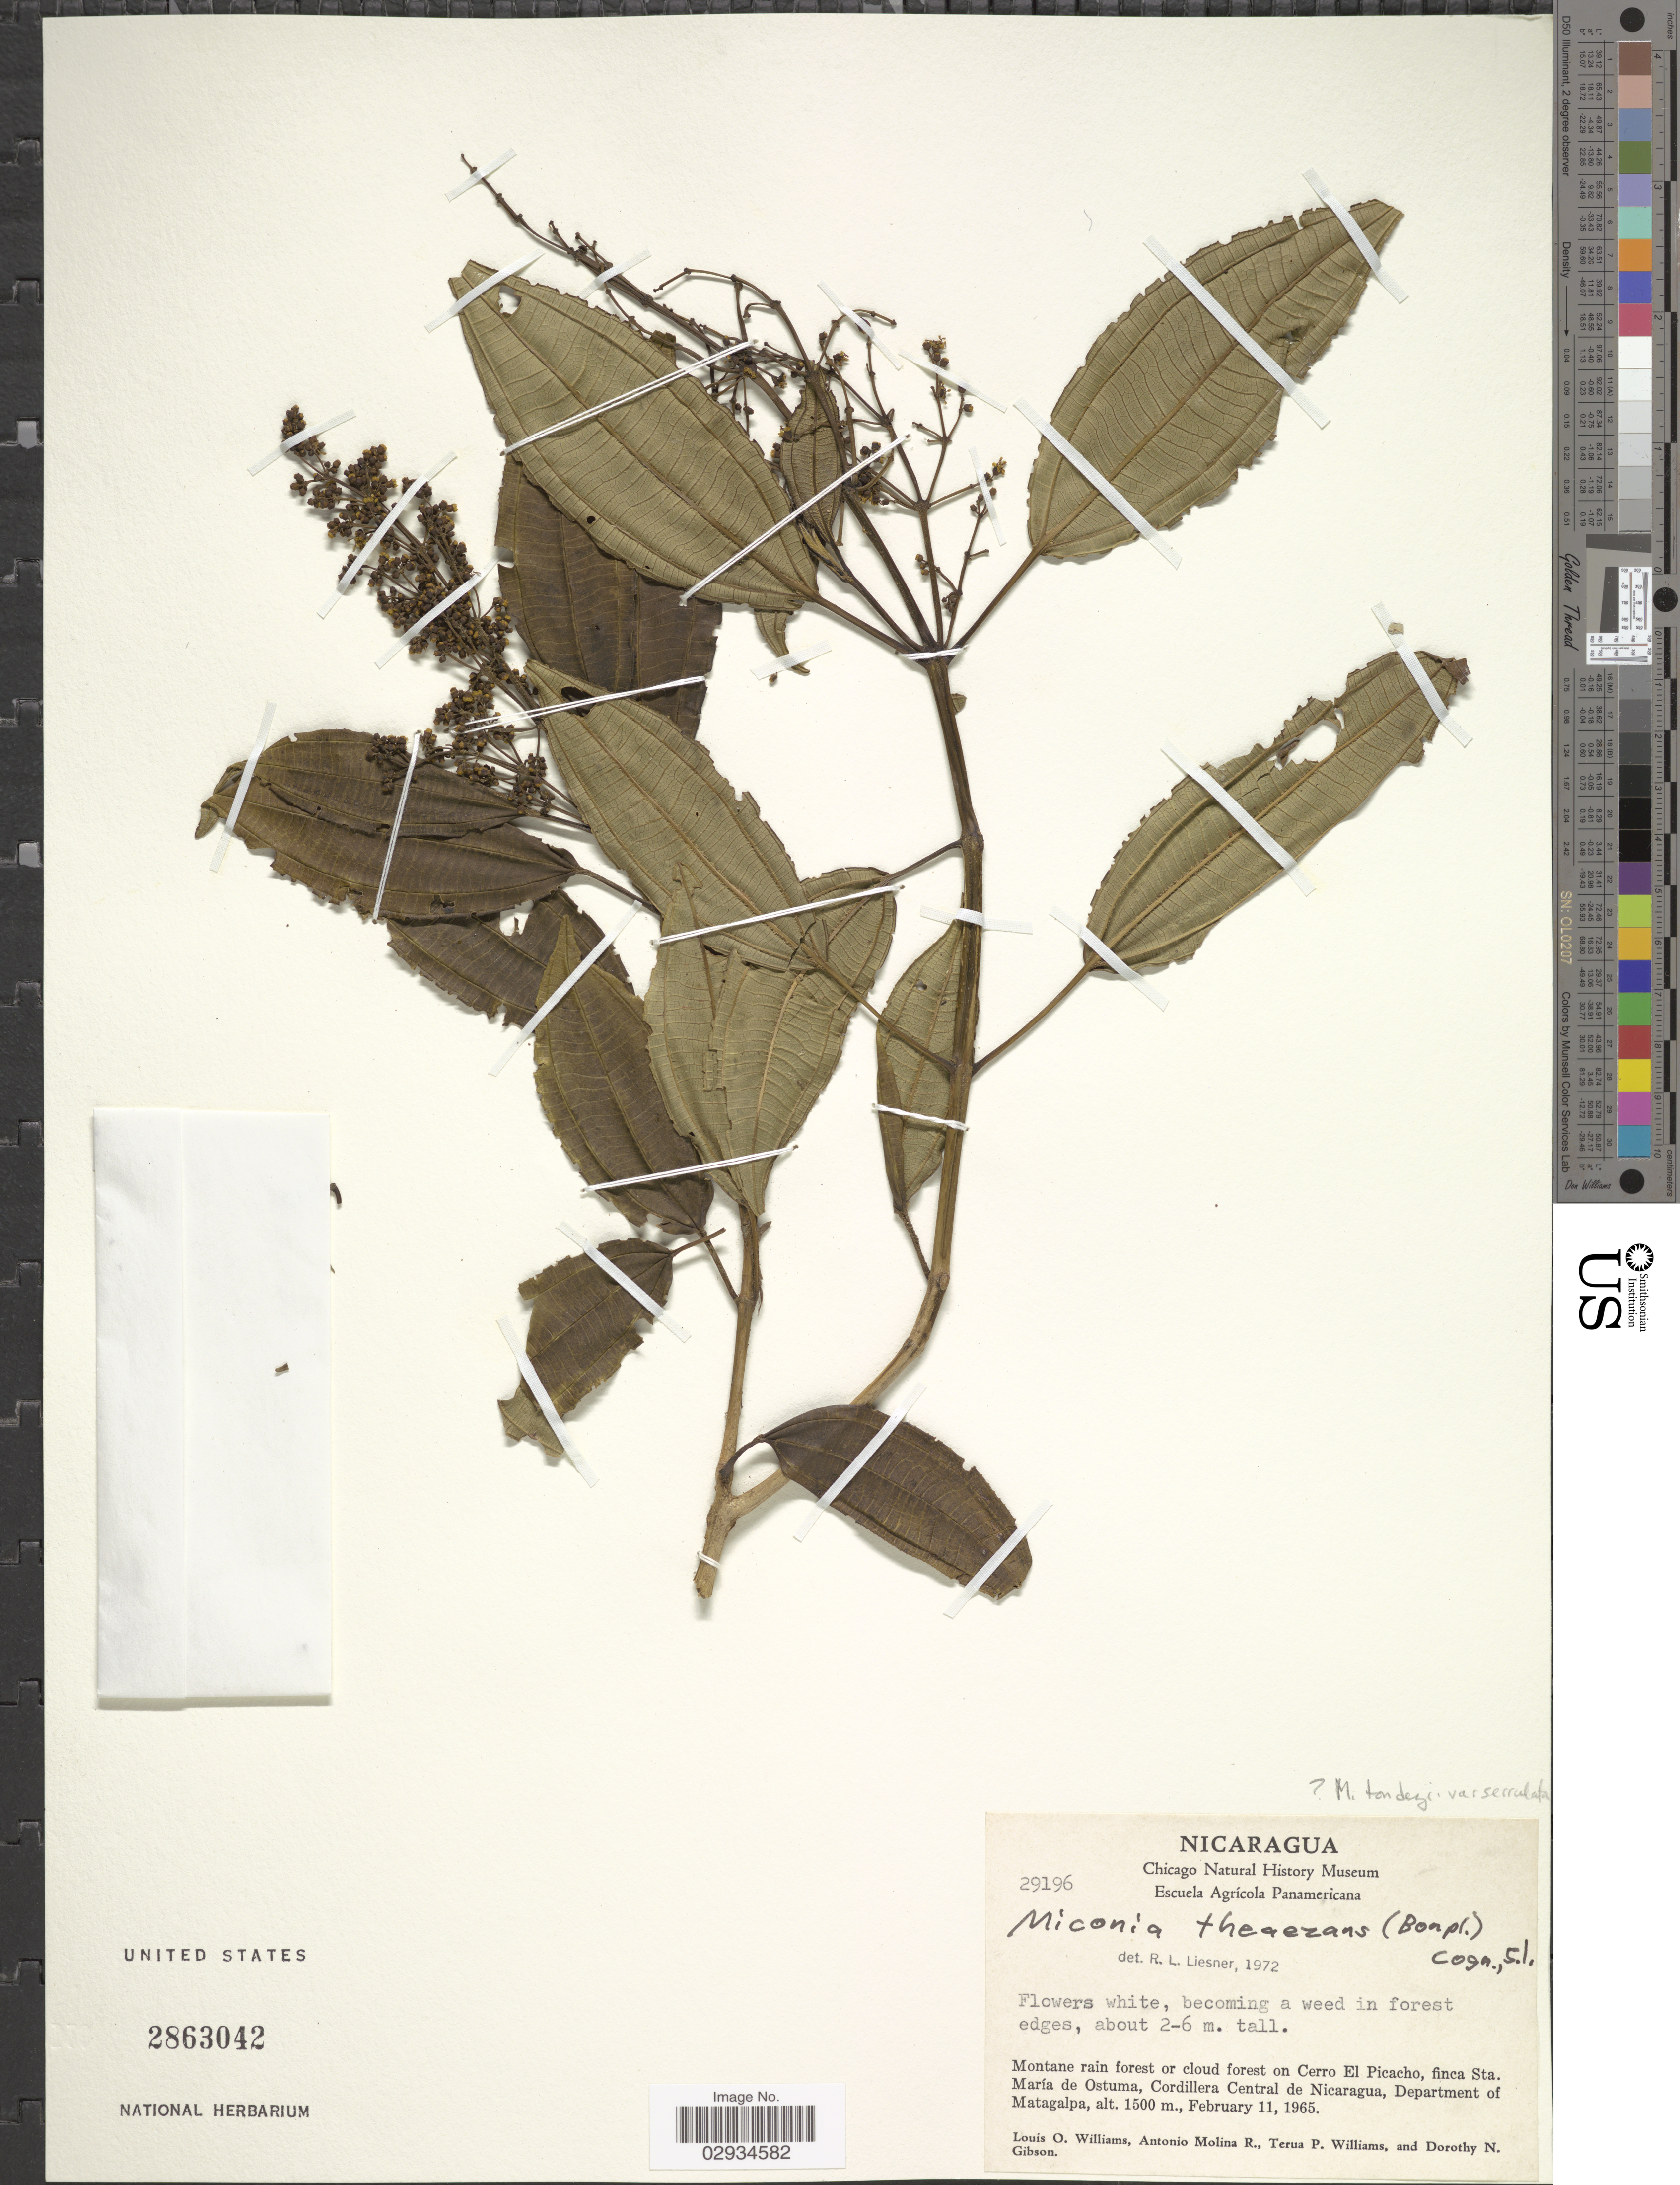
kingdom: Plantae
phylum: Tracheophyta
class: Magnoliopsida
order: Myrtales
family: Melastomataceae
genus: Miconia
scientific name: Miconia tonduzii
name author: Cogn. in A. DC.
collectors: L. O. Williams, A. Molina R., T. Williams & D. N. Gibson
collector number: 29196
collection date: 1965-02-11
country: Nicaragua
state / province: Matagalpa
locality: Montane rain forest or cloud forest on Cerro El Picacho, finca Sta. María de Ostuma, Cordillera Central de Nicaragua, Department of Matagalpa.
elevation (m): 1500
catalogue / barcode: US 2863042